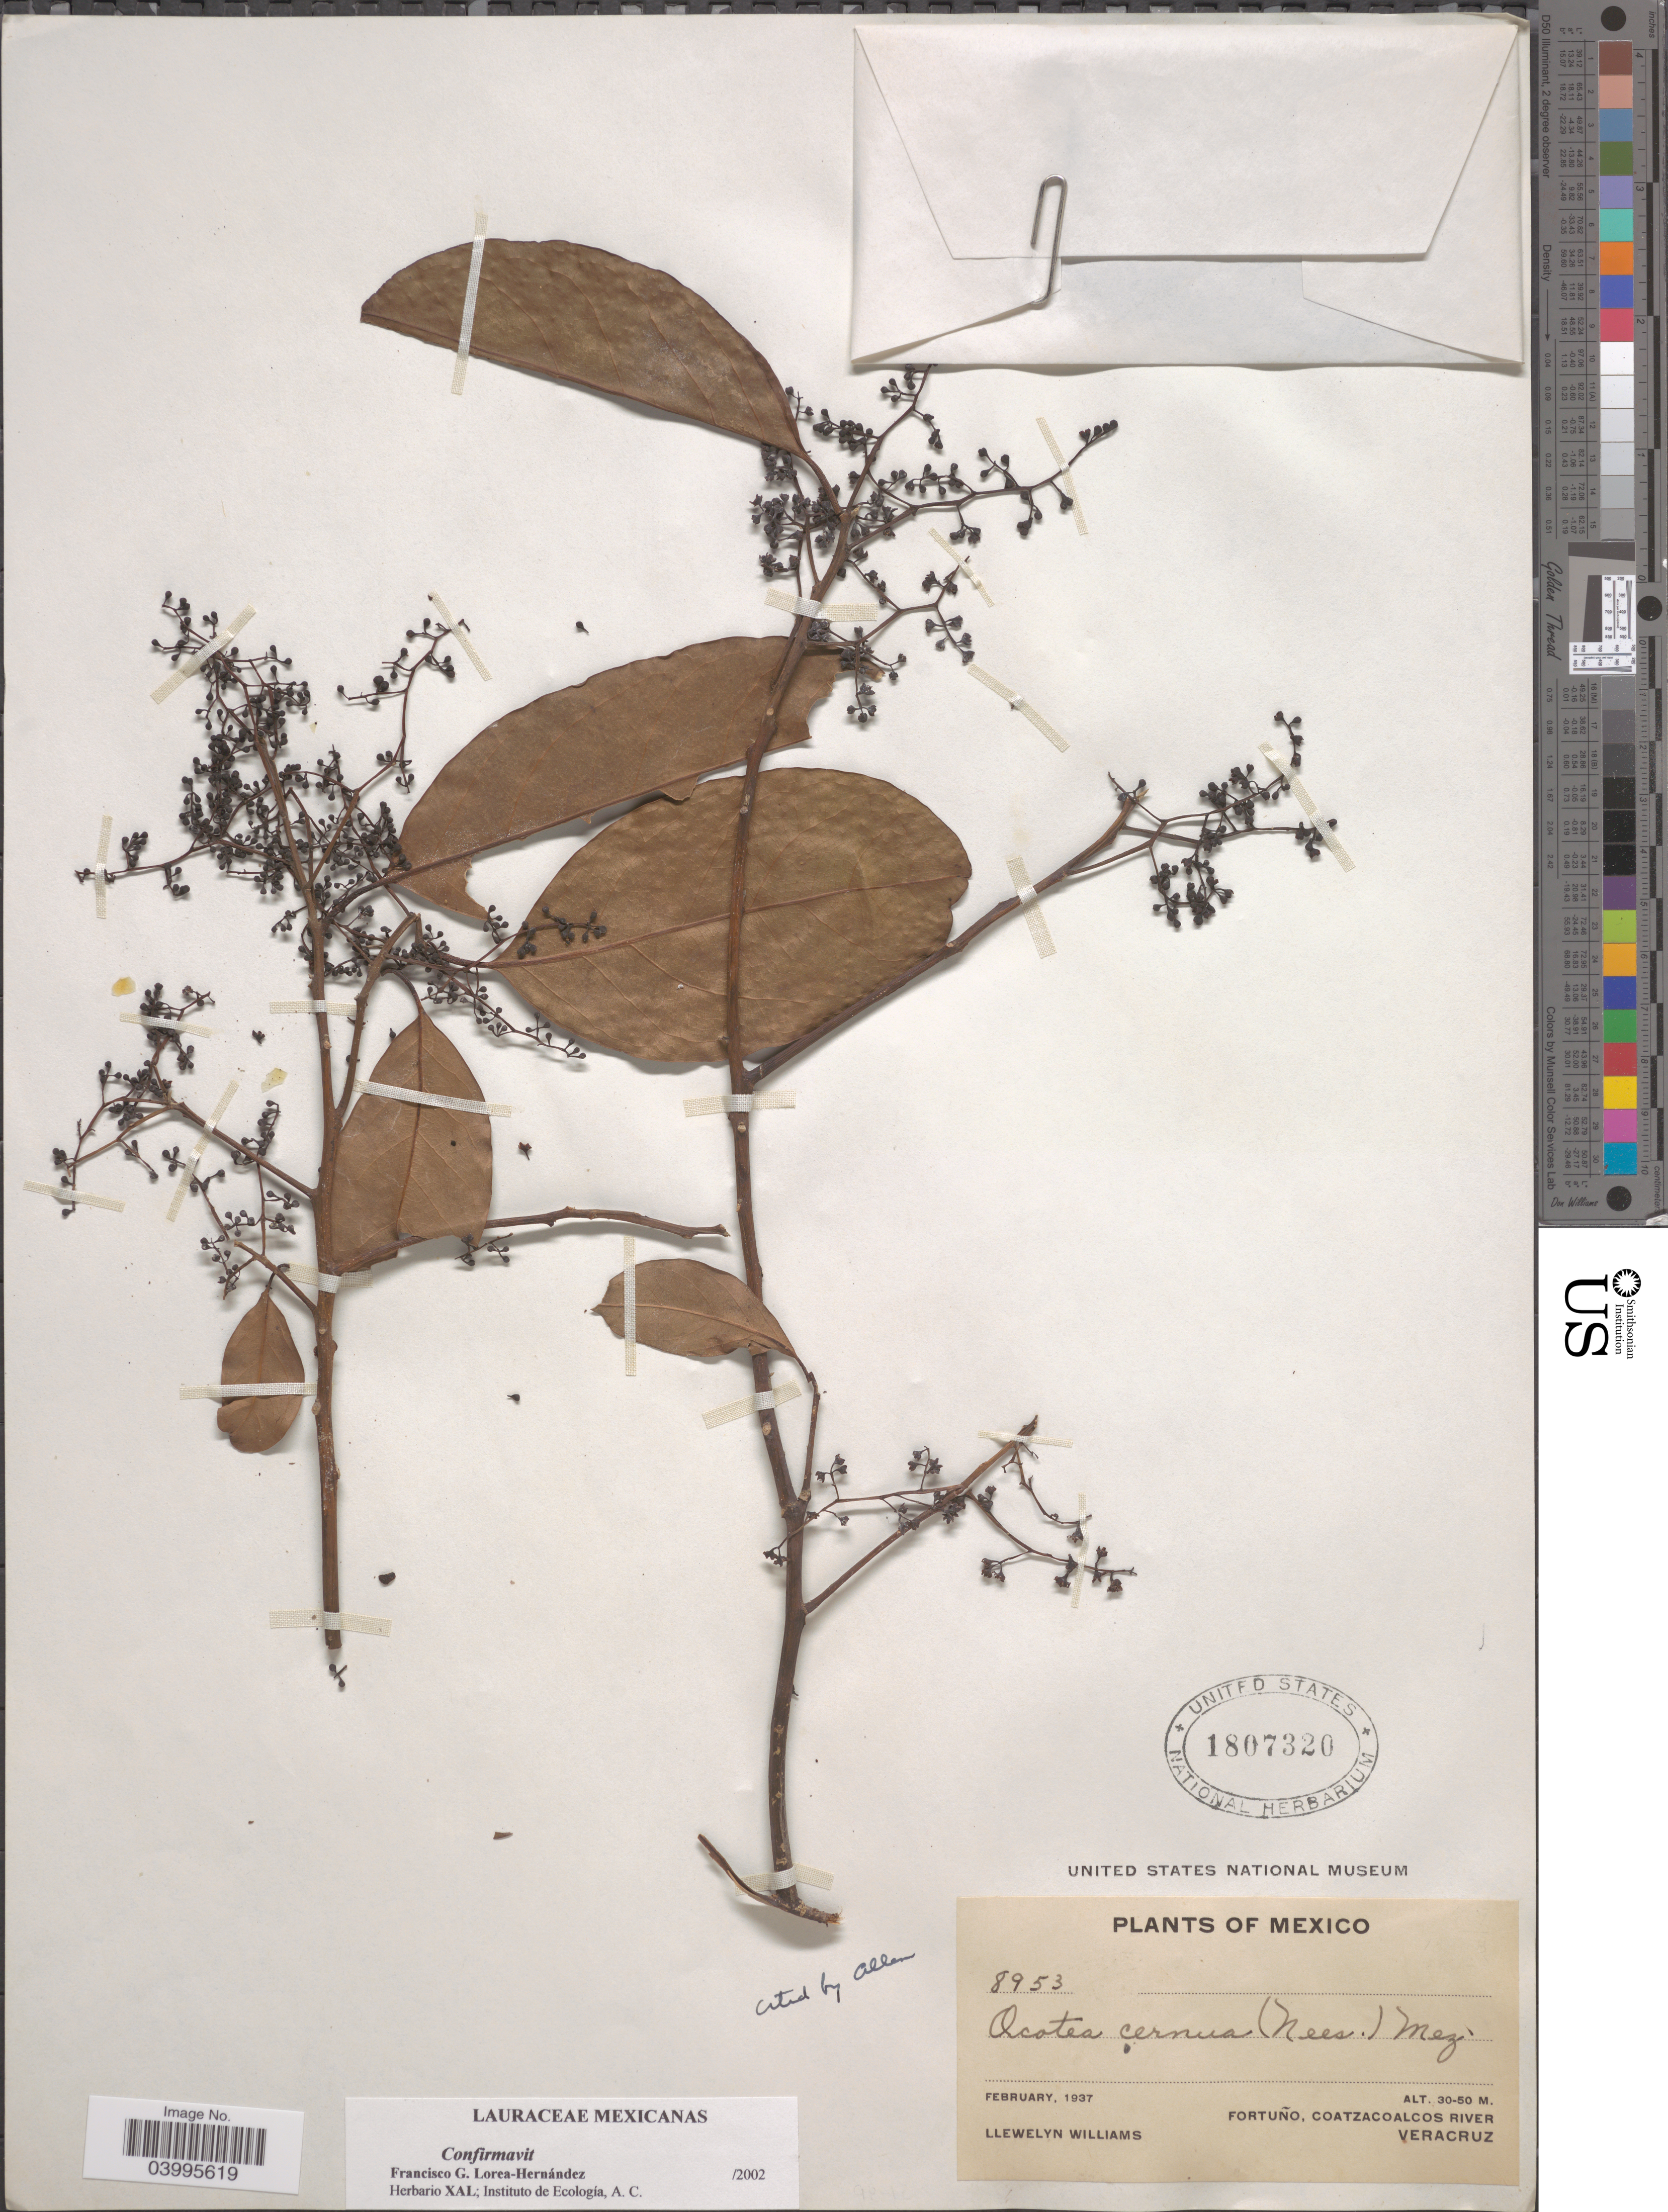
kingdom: Plantae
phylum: Tracheophyta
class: Magnoliopsida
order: Laurales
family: Lauraceae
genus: Ocotea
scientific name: Ocotea cernua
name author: (Nees) Mez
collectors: Ll. Williams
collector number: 8953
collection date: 1937-02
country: Mexico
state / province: Veracruz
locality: Fortuño, Coatzacoalcos River, Veracruz.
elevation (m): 30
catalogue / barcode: US 1807320